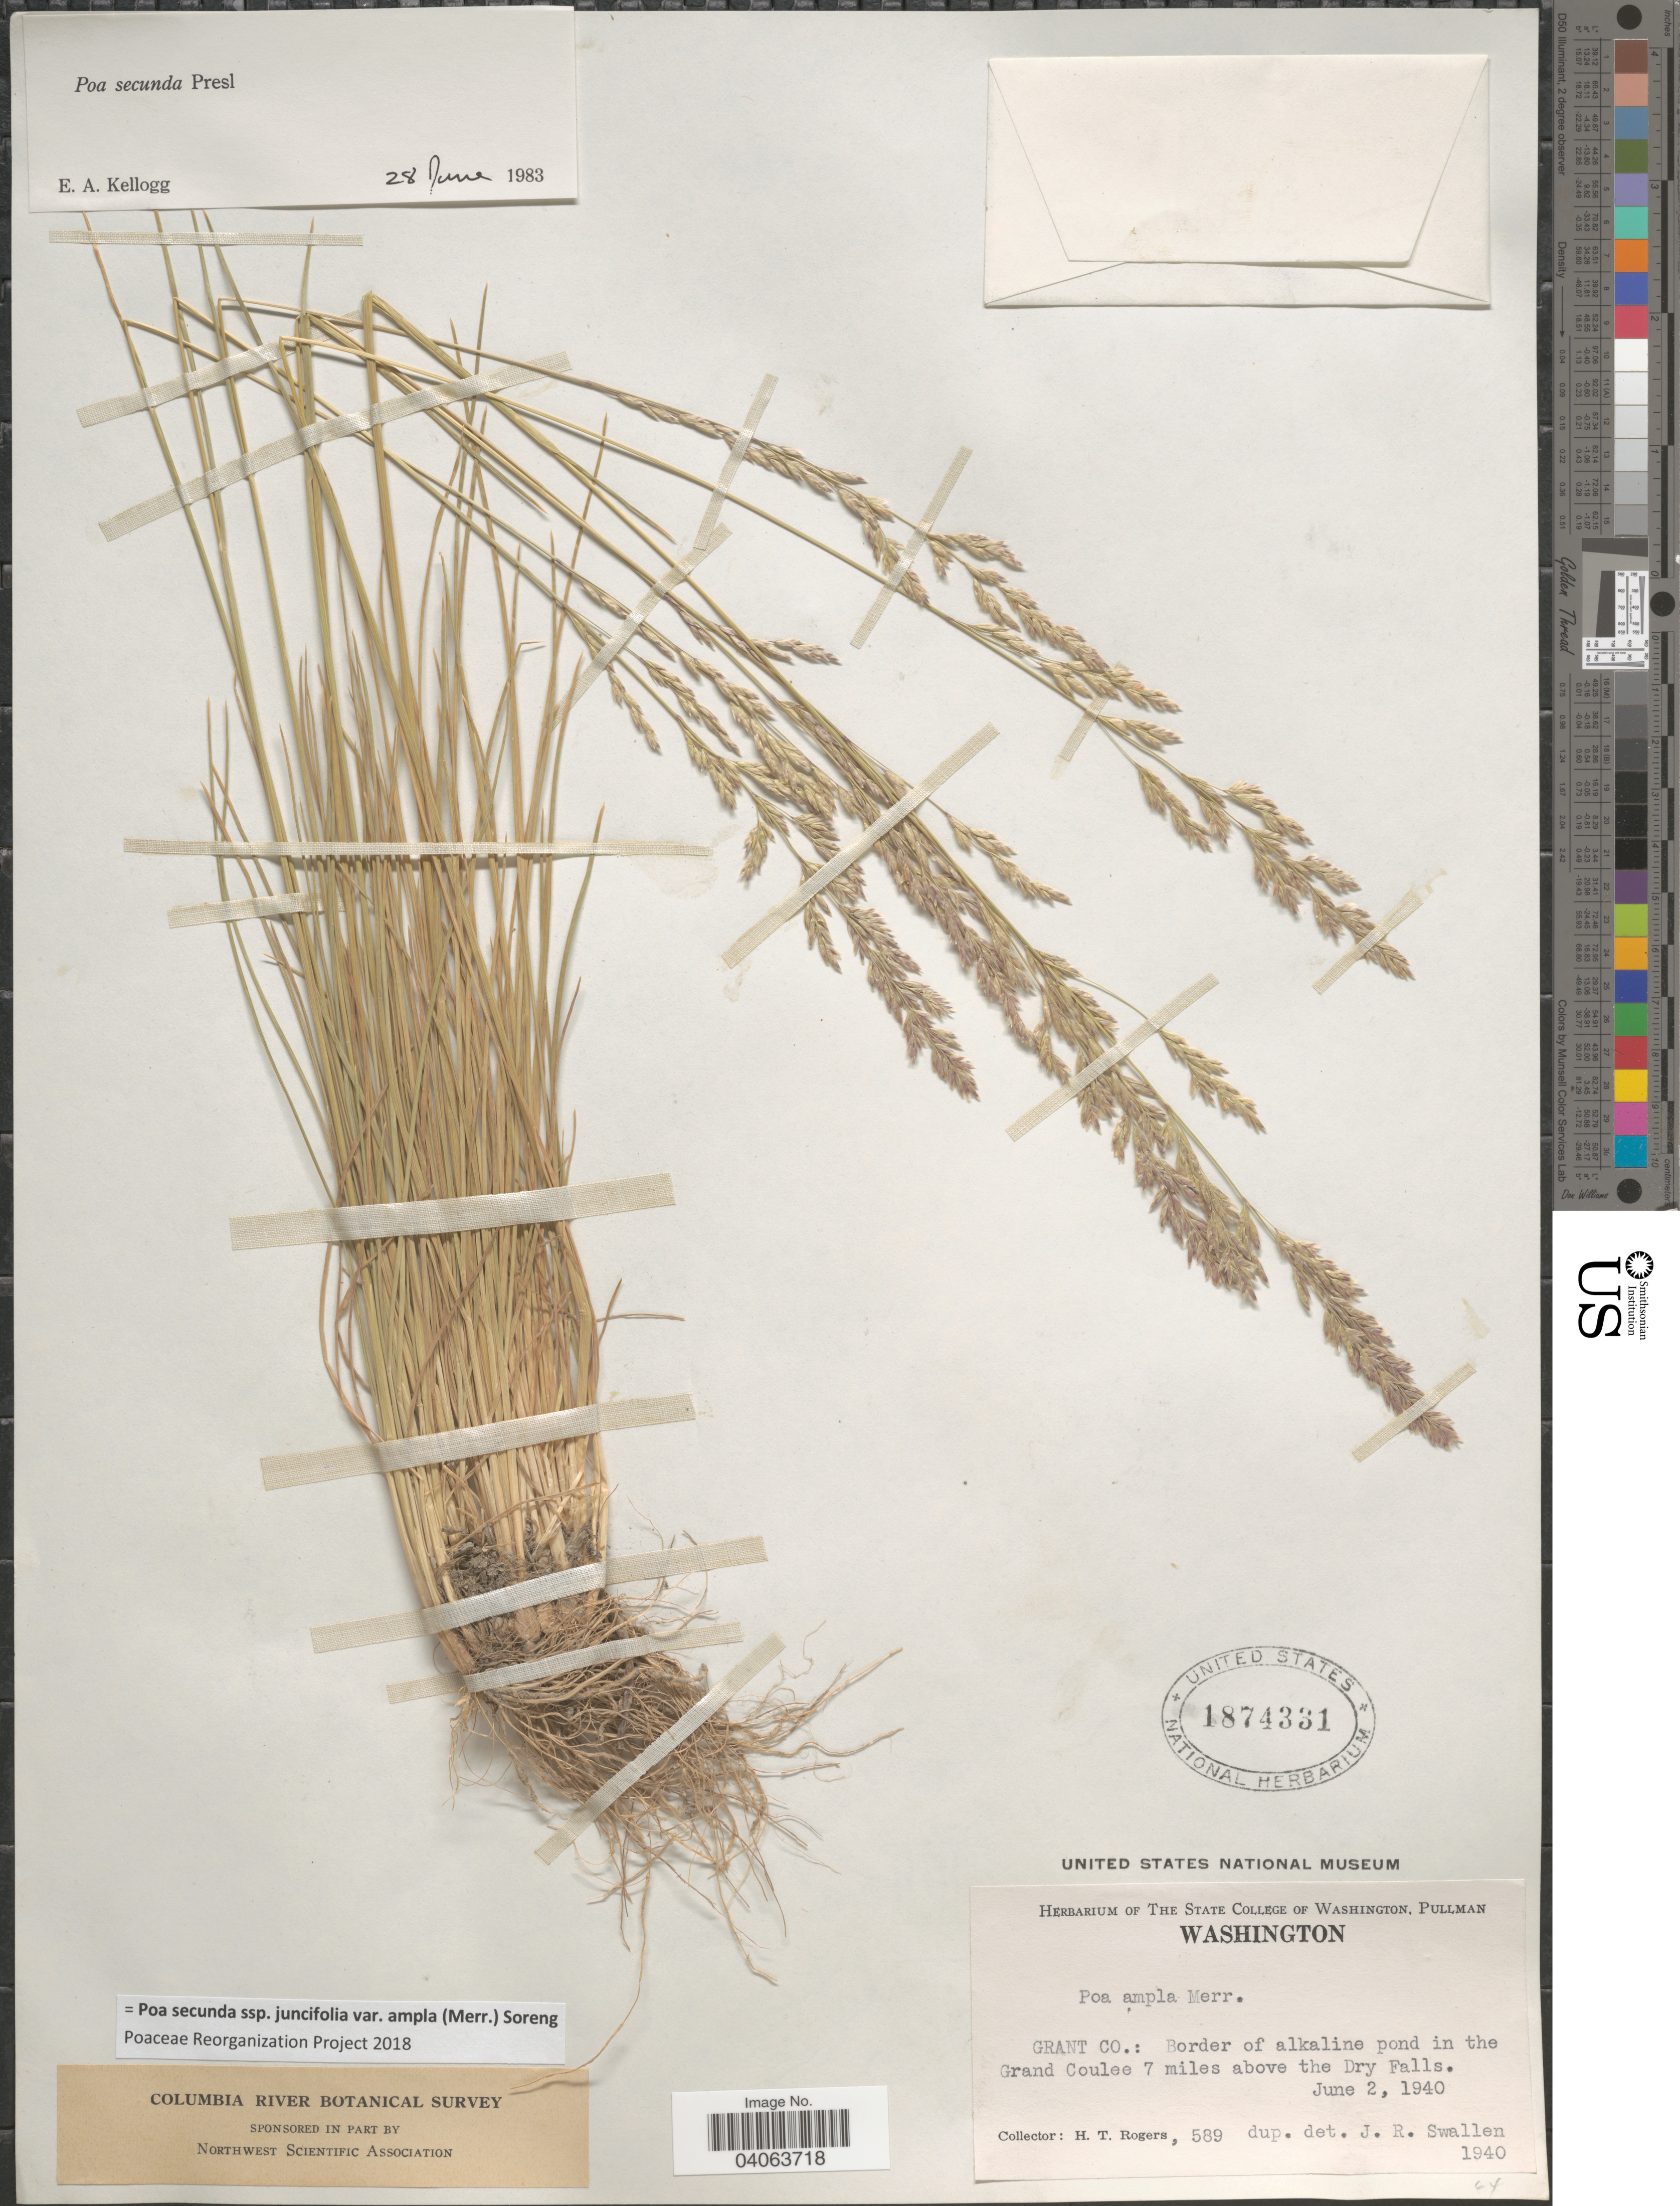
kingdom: Plantae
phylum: Tracheophyta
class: Liliopsida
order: Poales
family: Poaceae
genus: Poa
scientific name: Poa secunda subsp. juncifolia var. ampla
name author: (Merr.) Soreng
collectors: H. Rogers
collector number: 589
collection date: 1940-06-02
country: United States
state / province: Washington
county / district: Grant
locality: Grant Co.: Border of alkaline pond int he Grand Coulee 7 miles above the Dry Falls.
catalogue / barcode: US 1874331